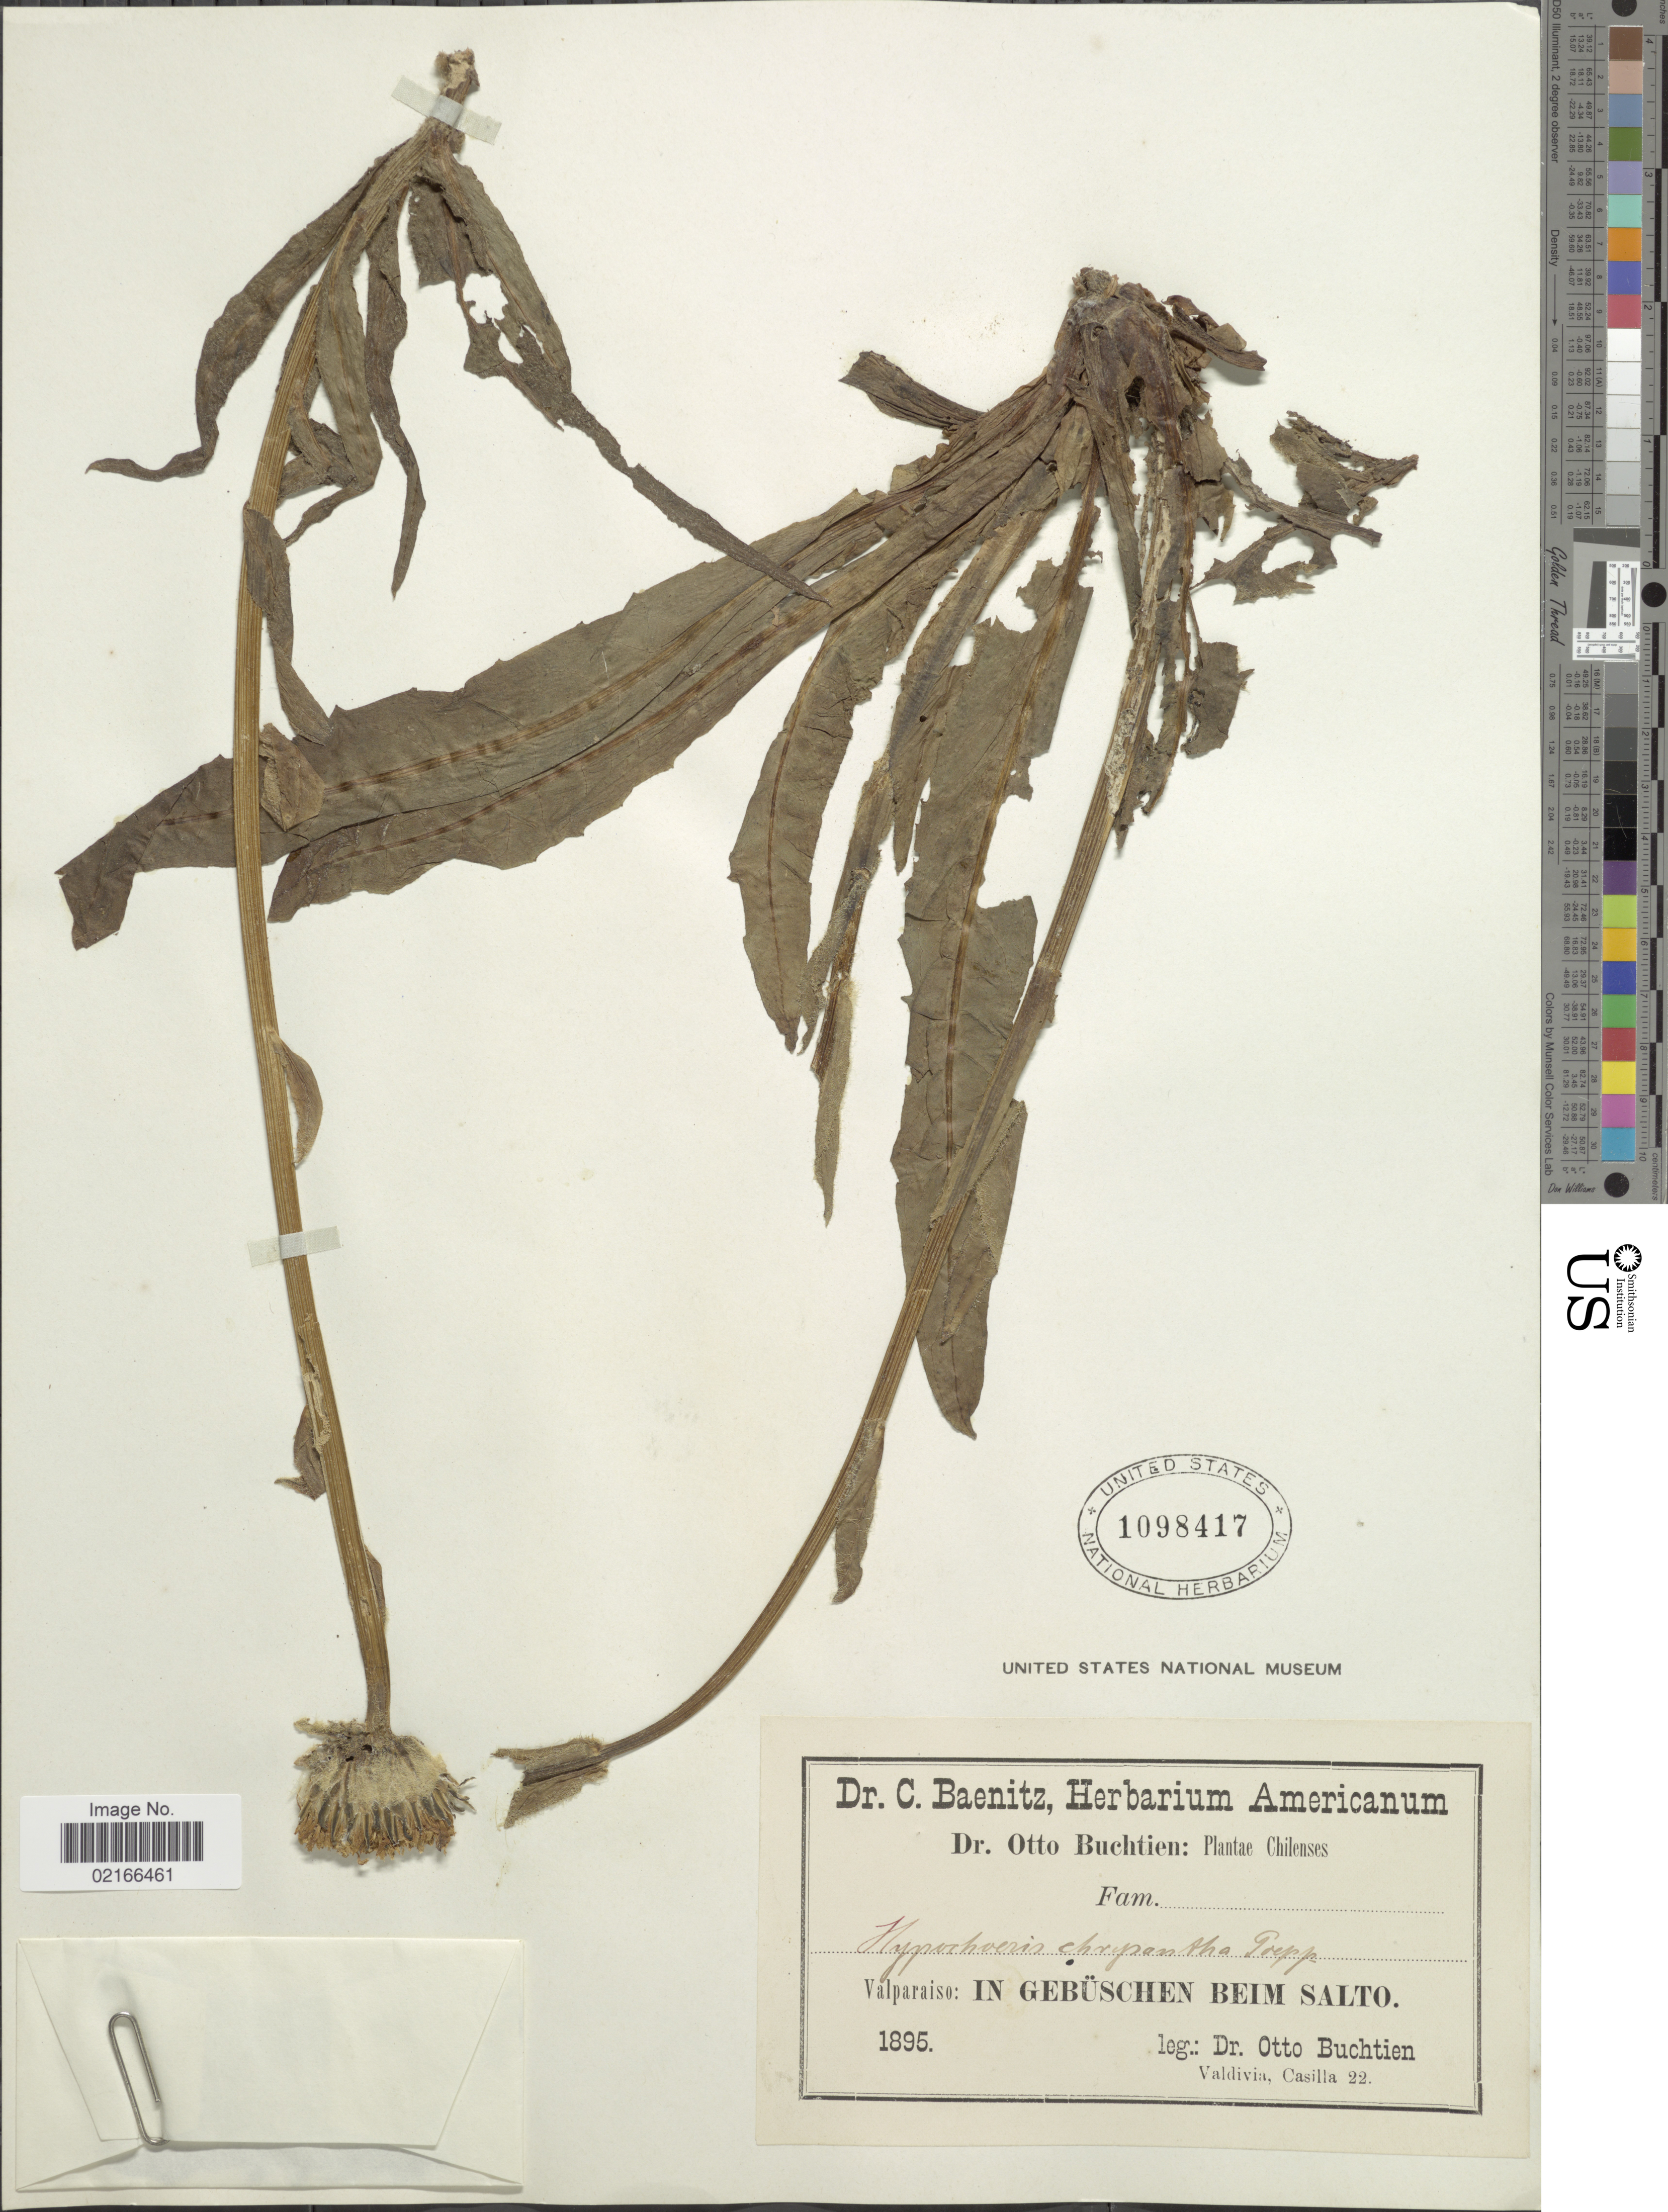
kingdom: Plantae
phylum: Tracheophyta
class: Magnoliopsida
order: Asterales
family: Asteraceae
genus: Hypochaeris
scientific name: Hypochaeris scorzonerae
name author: (DC.) F. Muell.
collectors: O. Buchtien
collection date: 1895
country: Chile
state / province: Valparaíso (V)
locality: In Gebüschen beim Salto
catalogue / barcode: US 1098417